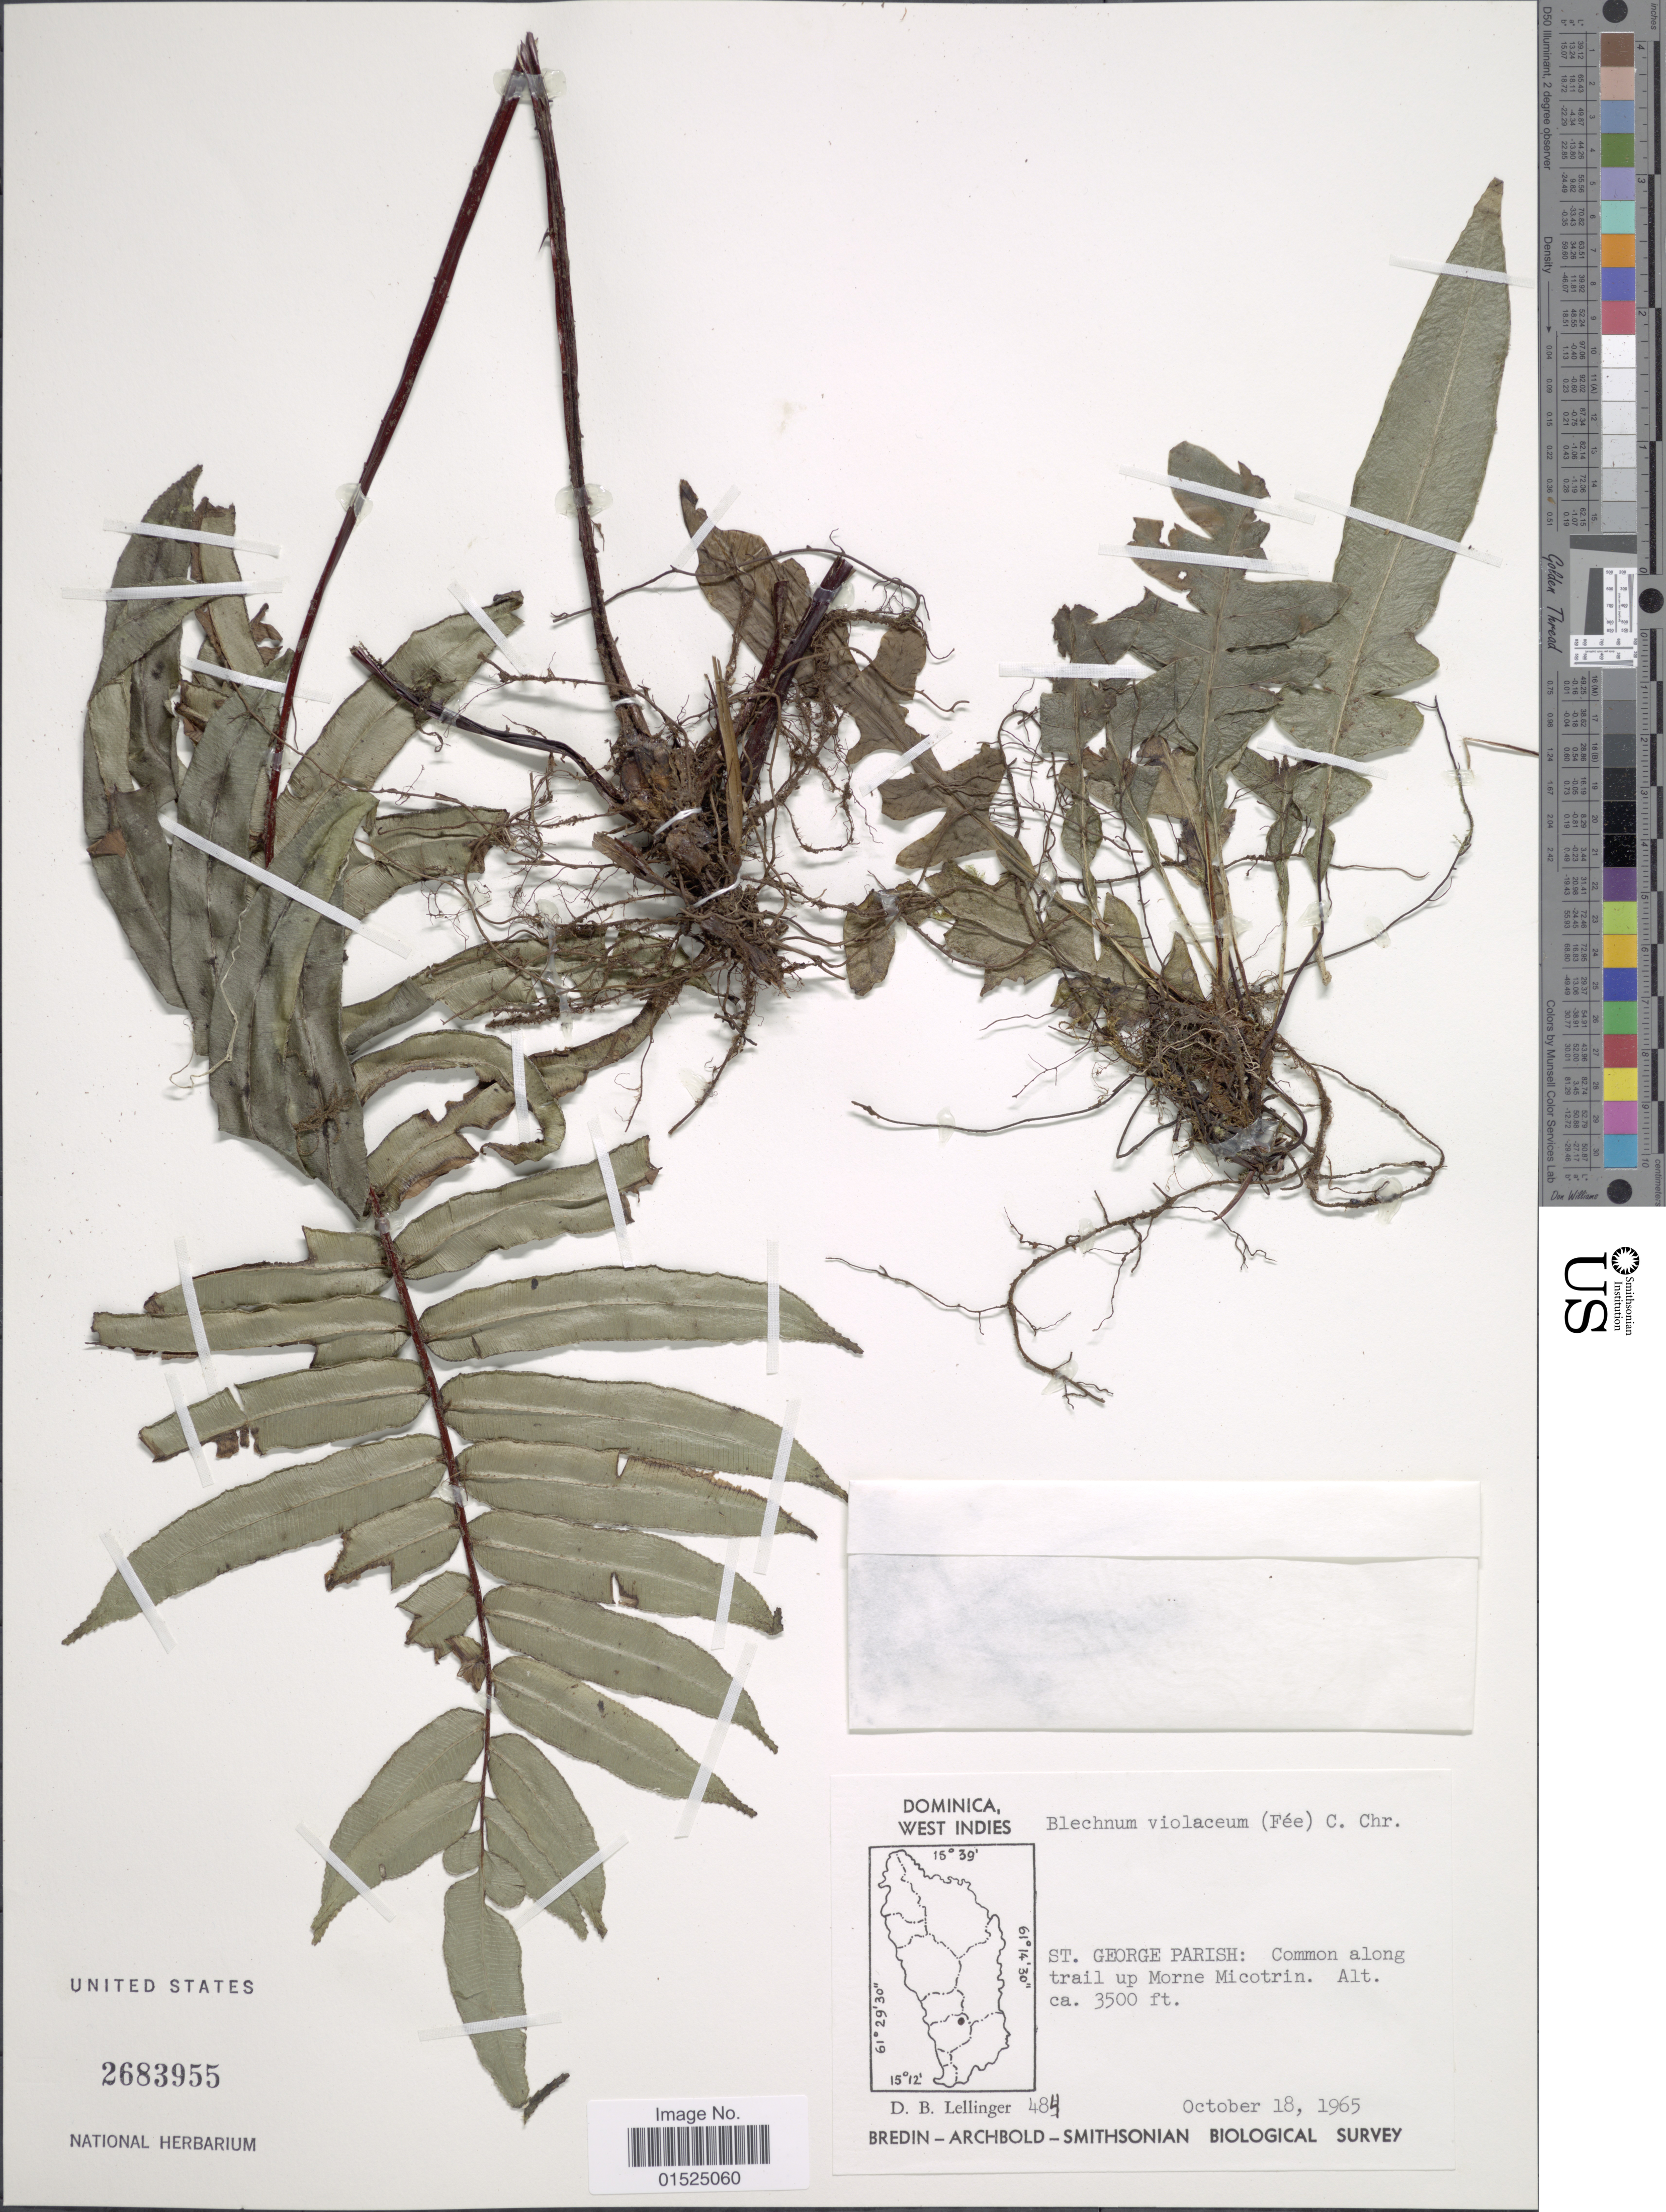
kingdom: Plantae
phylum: Tracheophyta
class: Polypodiopsida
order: Polypodiales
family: Blechnaceae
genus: Blechnum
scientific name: Blechnum violaceum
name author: (Fée) C. Chr.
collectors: D. B. Lellinger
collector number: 484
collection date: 1965-10-18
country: Dominica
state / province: St. George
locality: St. George Parish: common along trail up Morne Micotrin.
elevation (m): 1067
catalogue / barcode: US 2683955